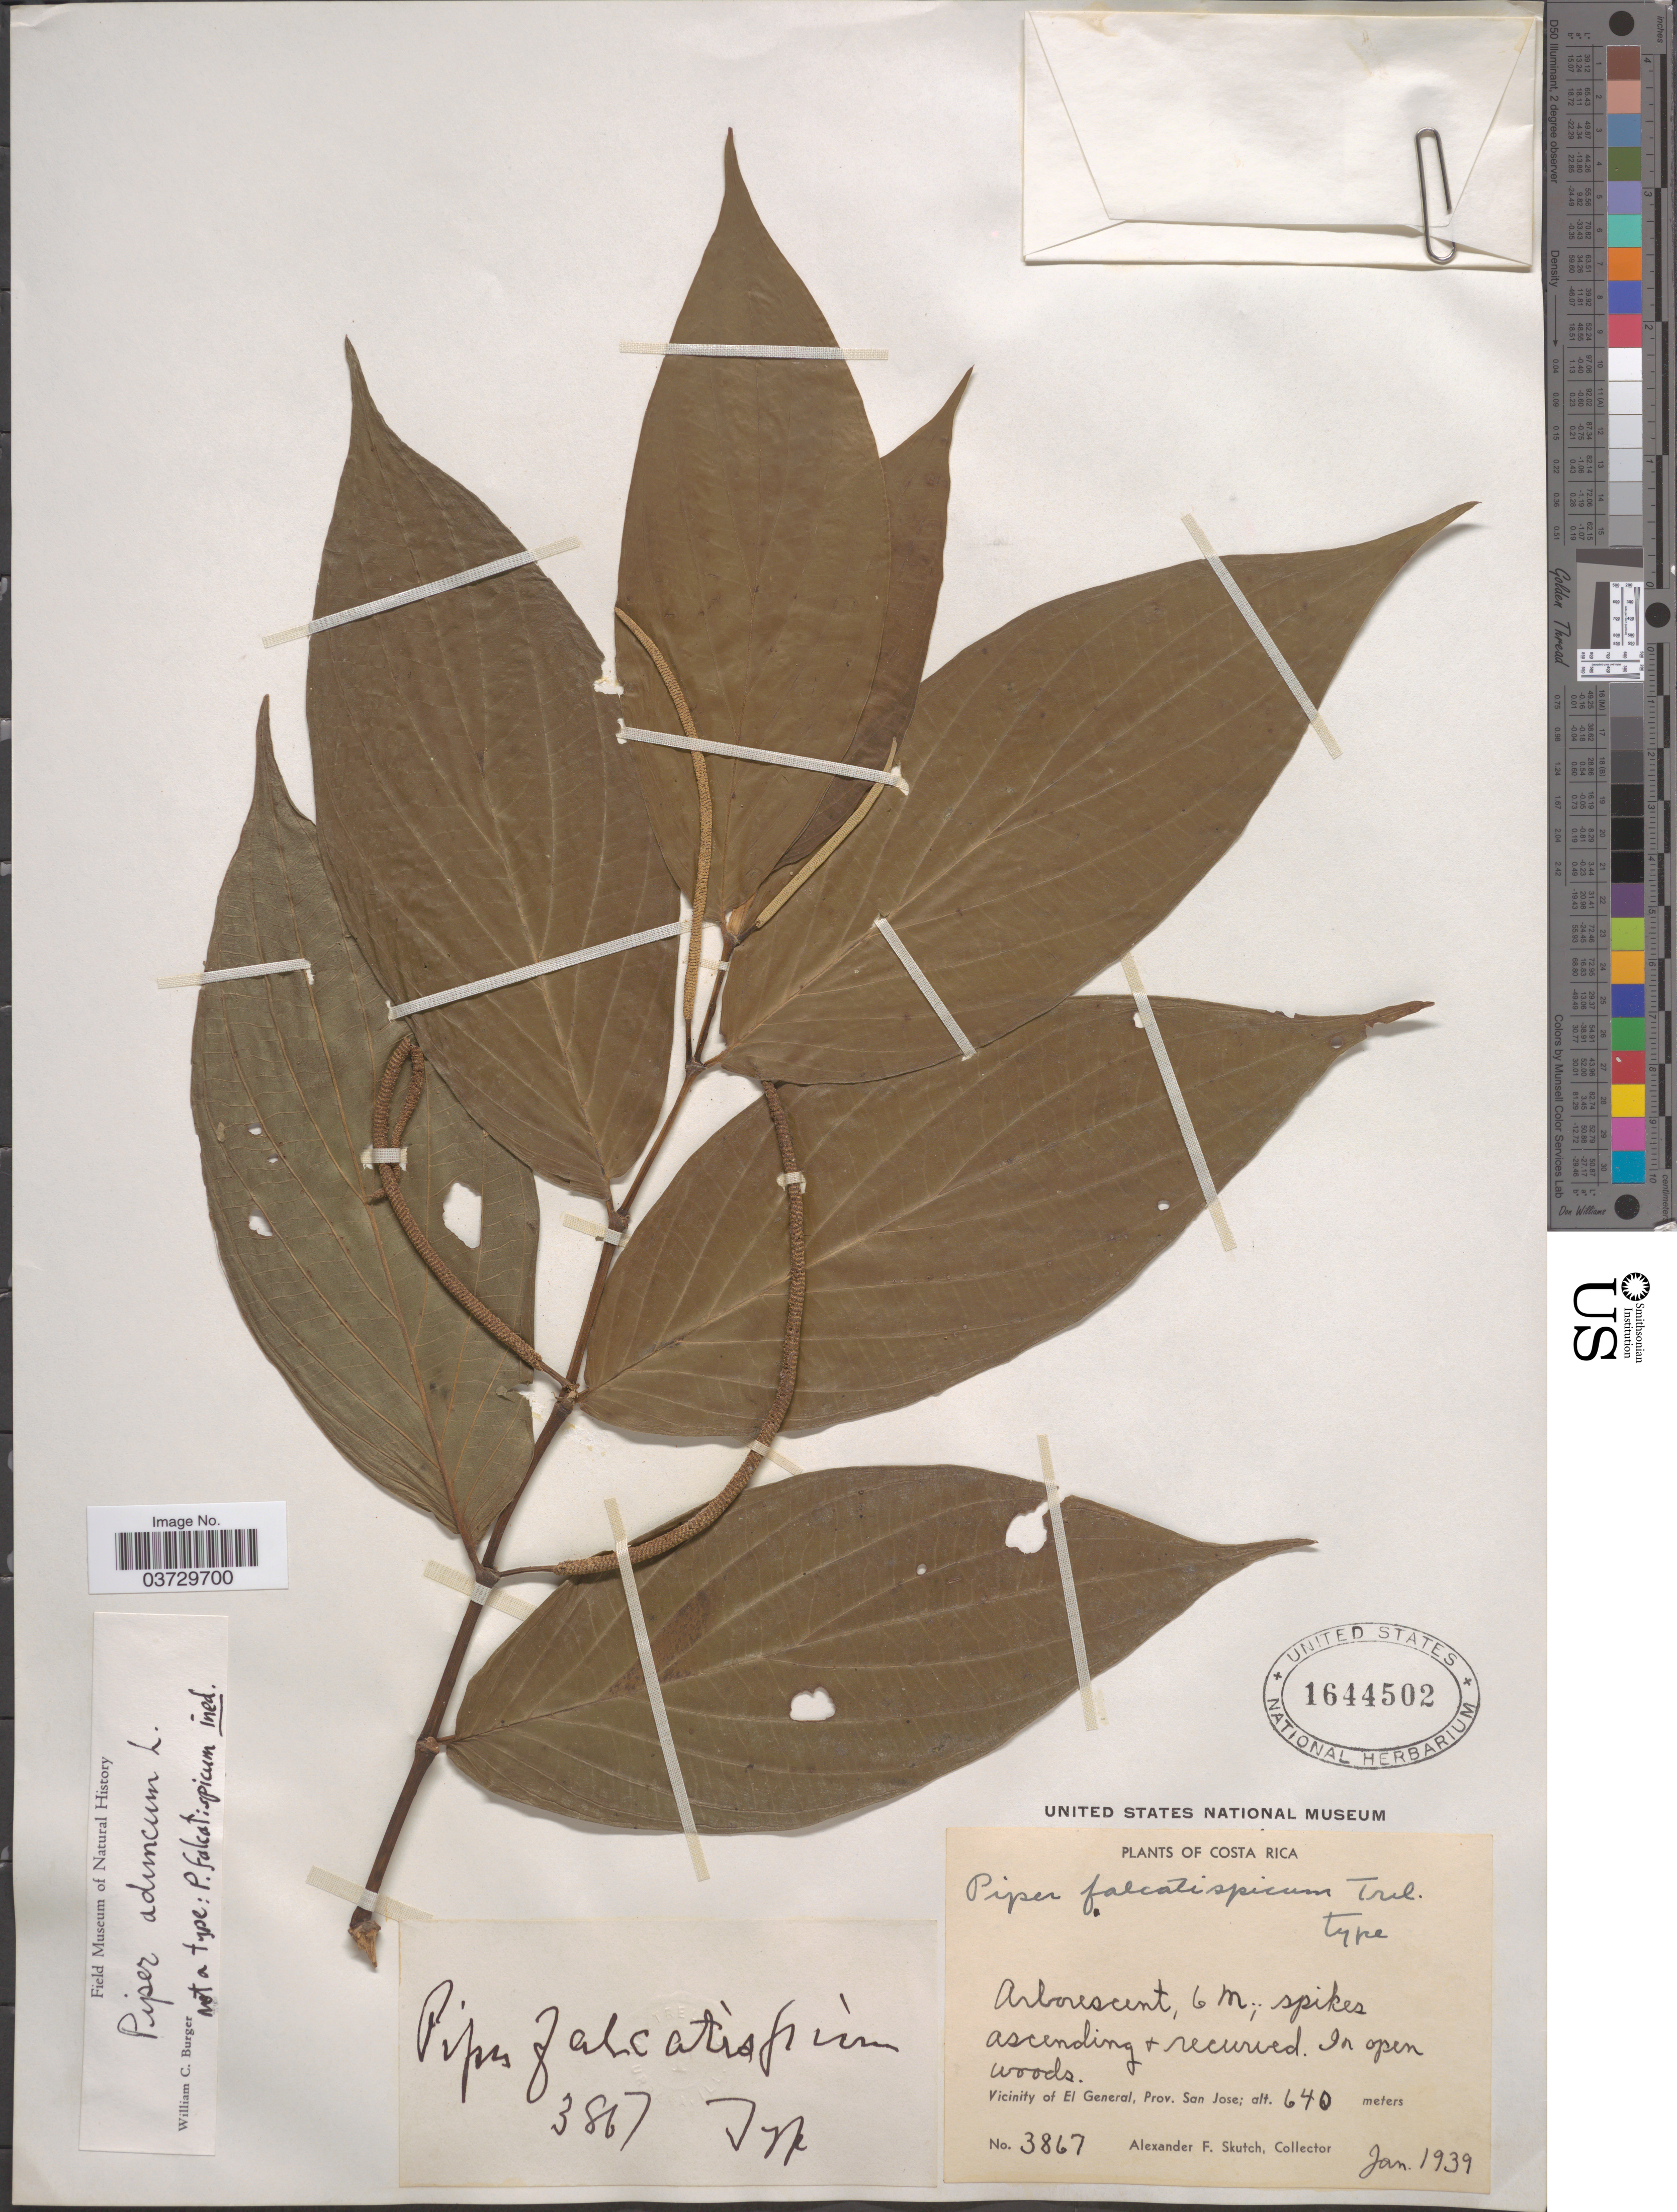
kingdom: Plantae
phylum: Tracheophyta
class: Magnoliopsida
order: Piperales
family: Piperaceae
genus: Piper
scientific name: Piper tuberculatum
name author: Jacq.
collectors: A. F. Skutch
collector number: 3867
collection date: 1939-01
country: Costa Rica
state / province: San José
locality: Vicinity of El General.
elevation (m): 640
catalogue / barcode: US 1644502